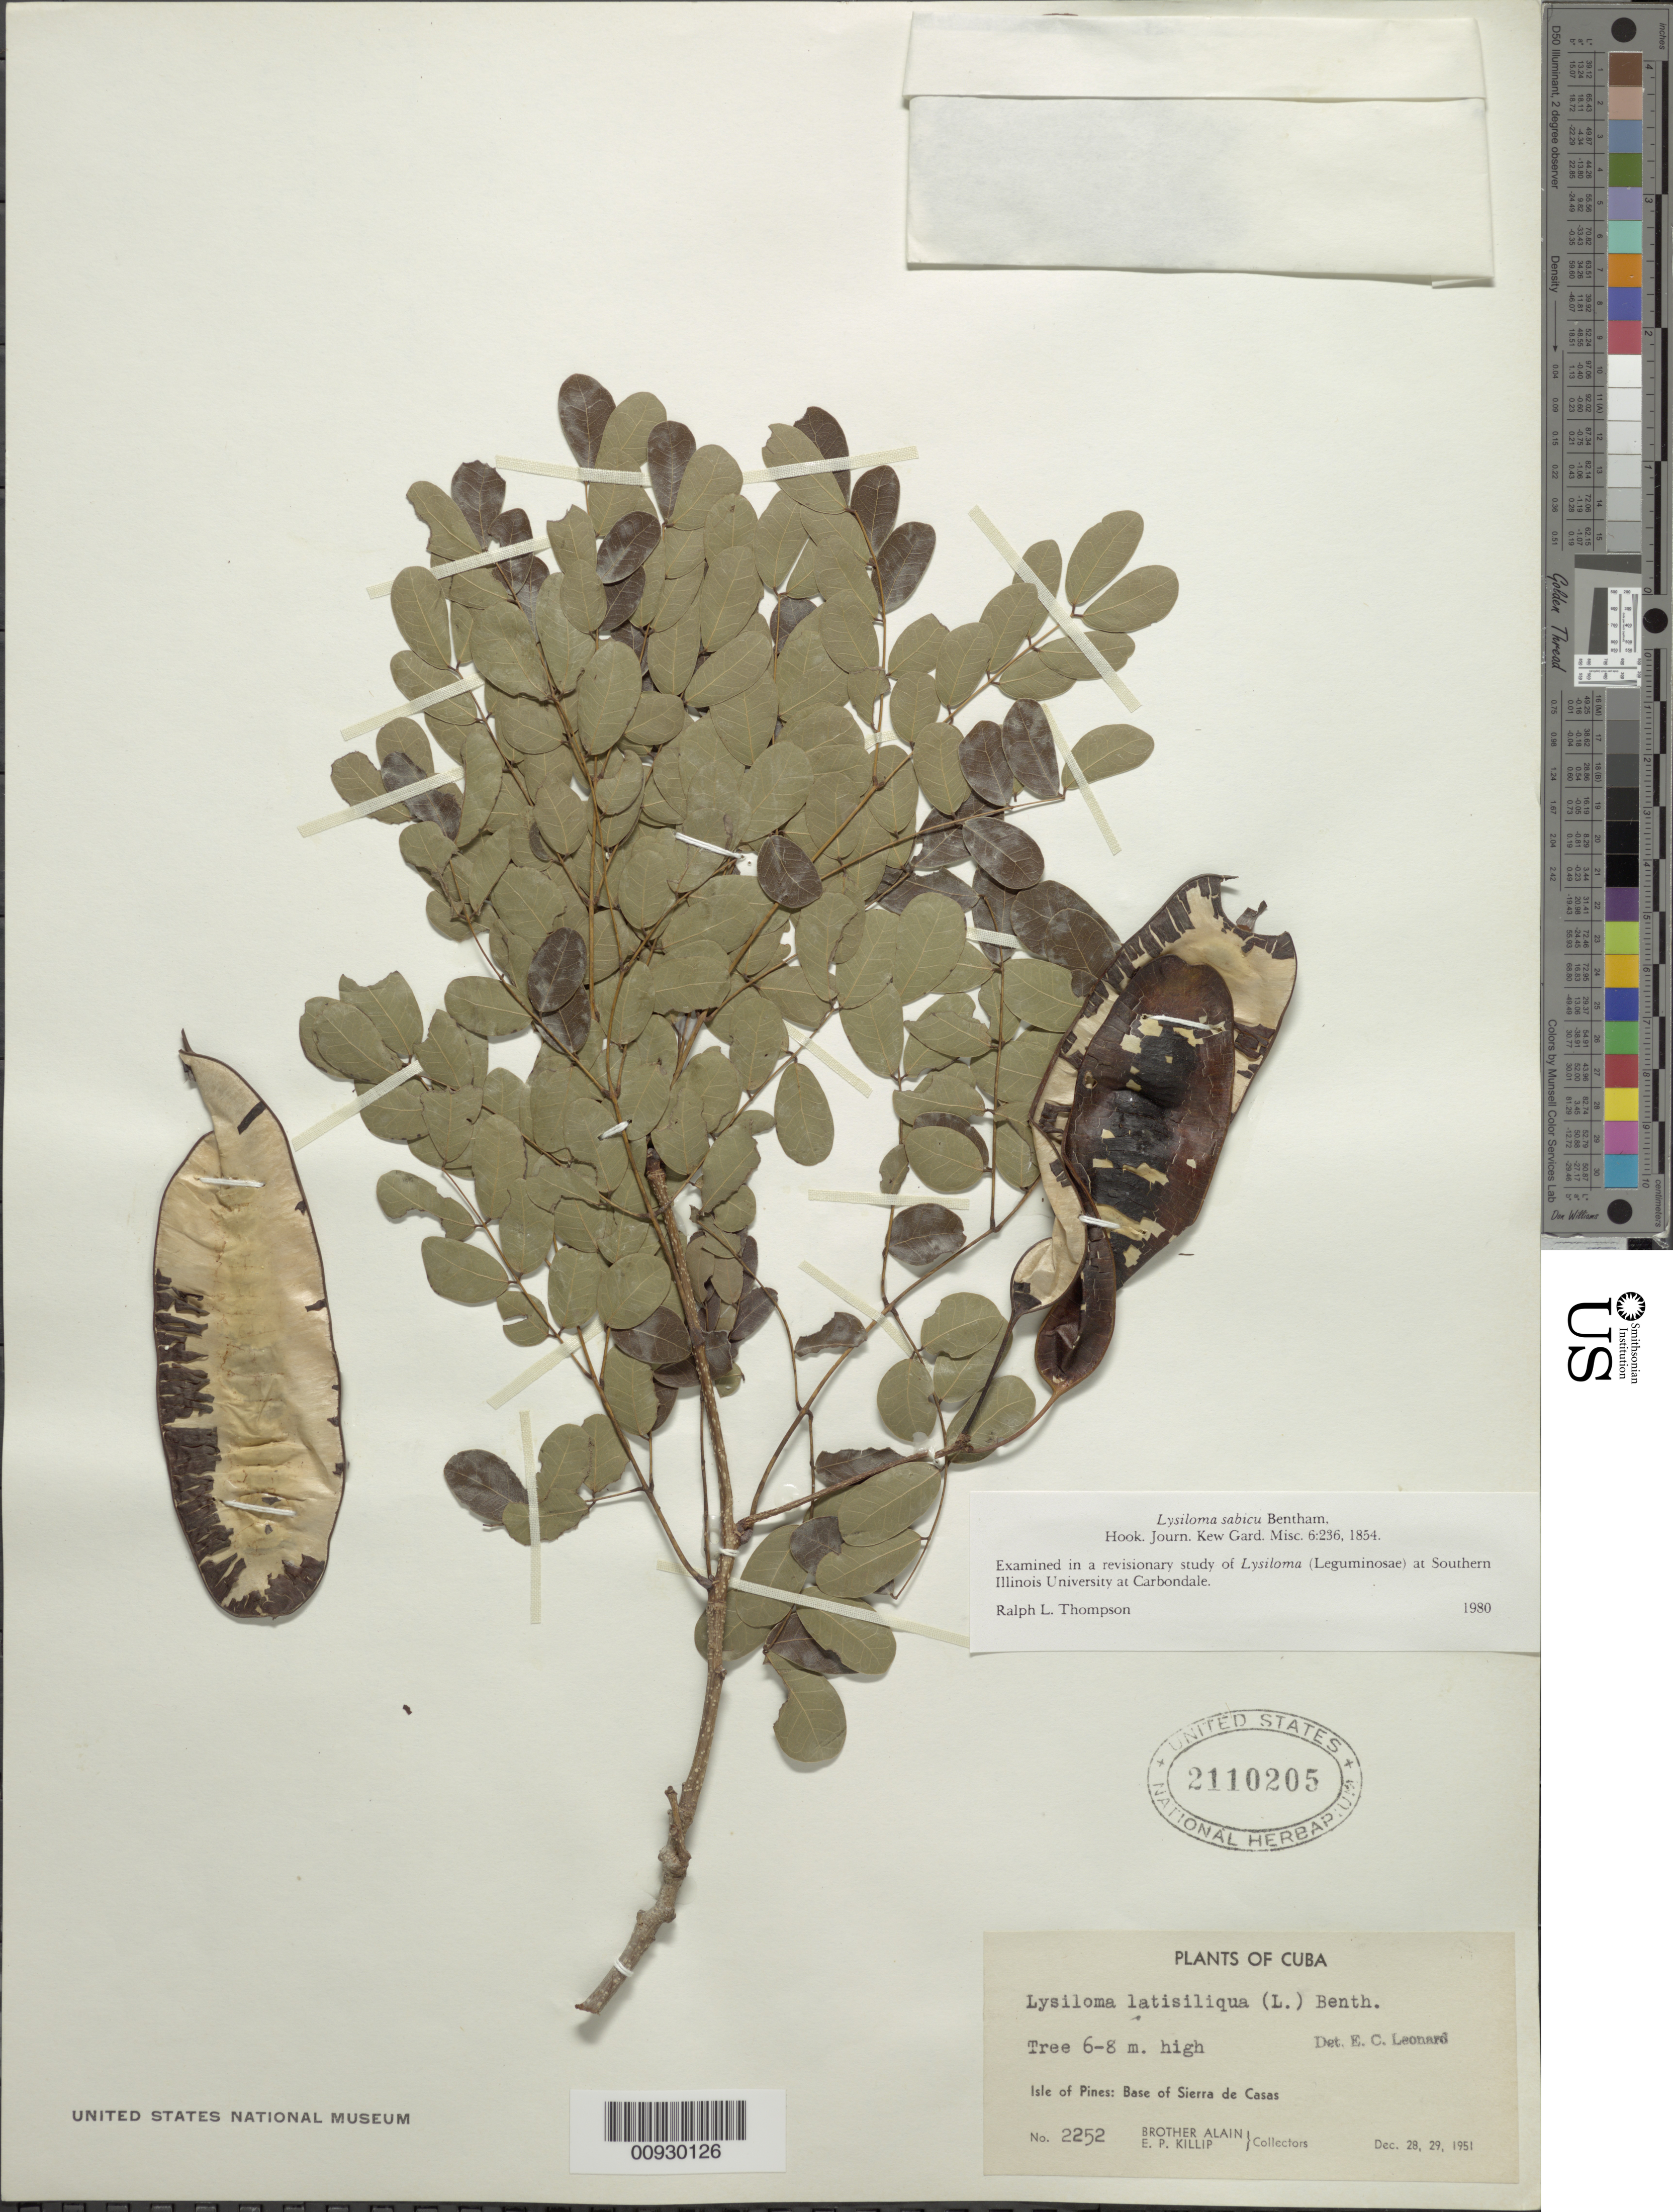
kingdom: Plantae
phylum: Tracheophyta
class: Magnoliopsida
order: Fabales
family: Fabaceae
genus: Lysiloma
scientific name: Lysiloma sabicu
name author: Benth.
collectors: A. H. Liogier & E. P. Killip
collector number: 2252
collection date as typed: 28 Dec 1951 and 29 Dec 1951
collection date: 1951-12-28,1951-12-29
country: Cuba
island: Isla de la Juventud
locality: Isle of Pines, base of Sierra de Casas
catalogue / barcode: US 2110205